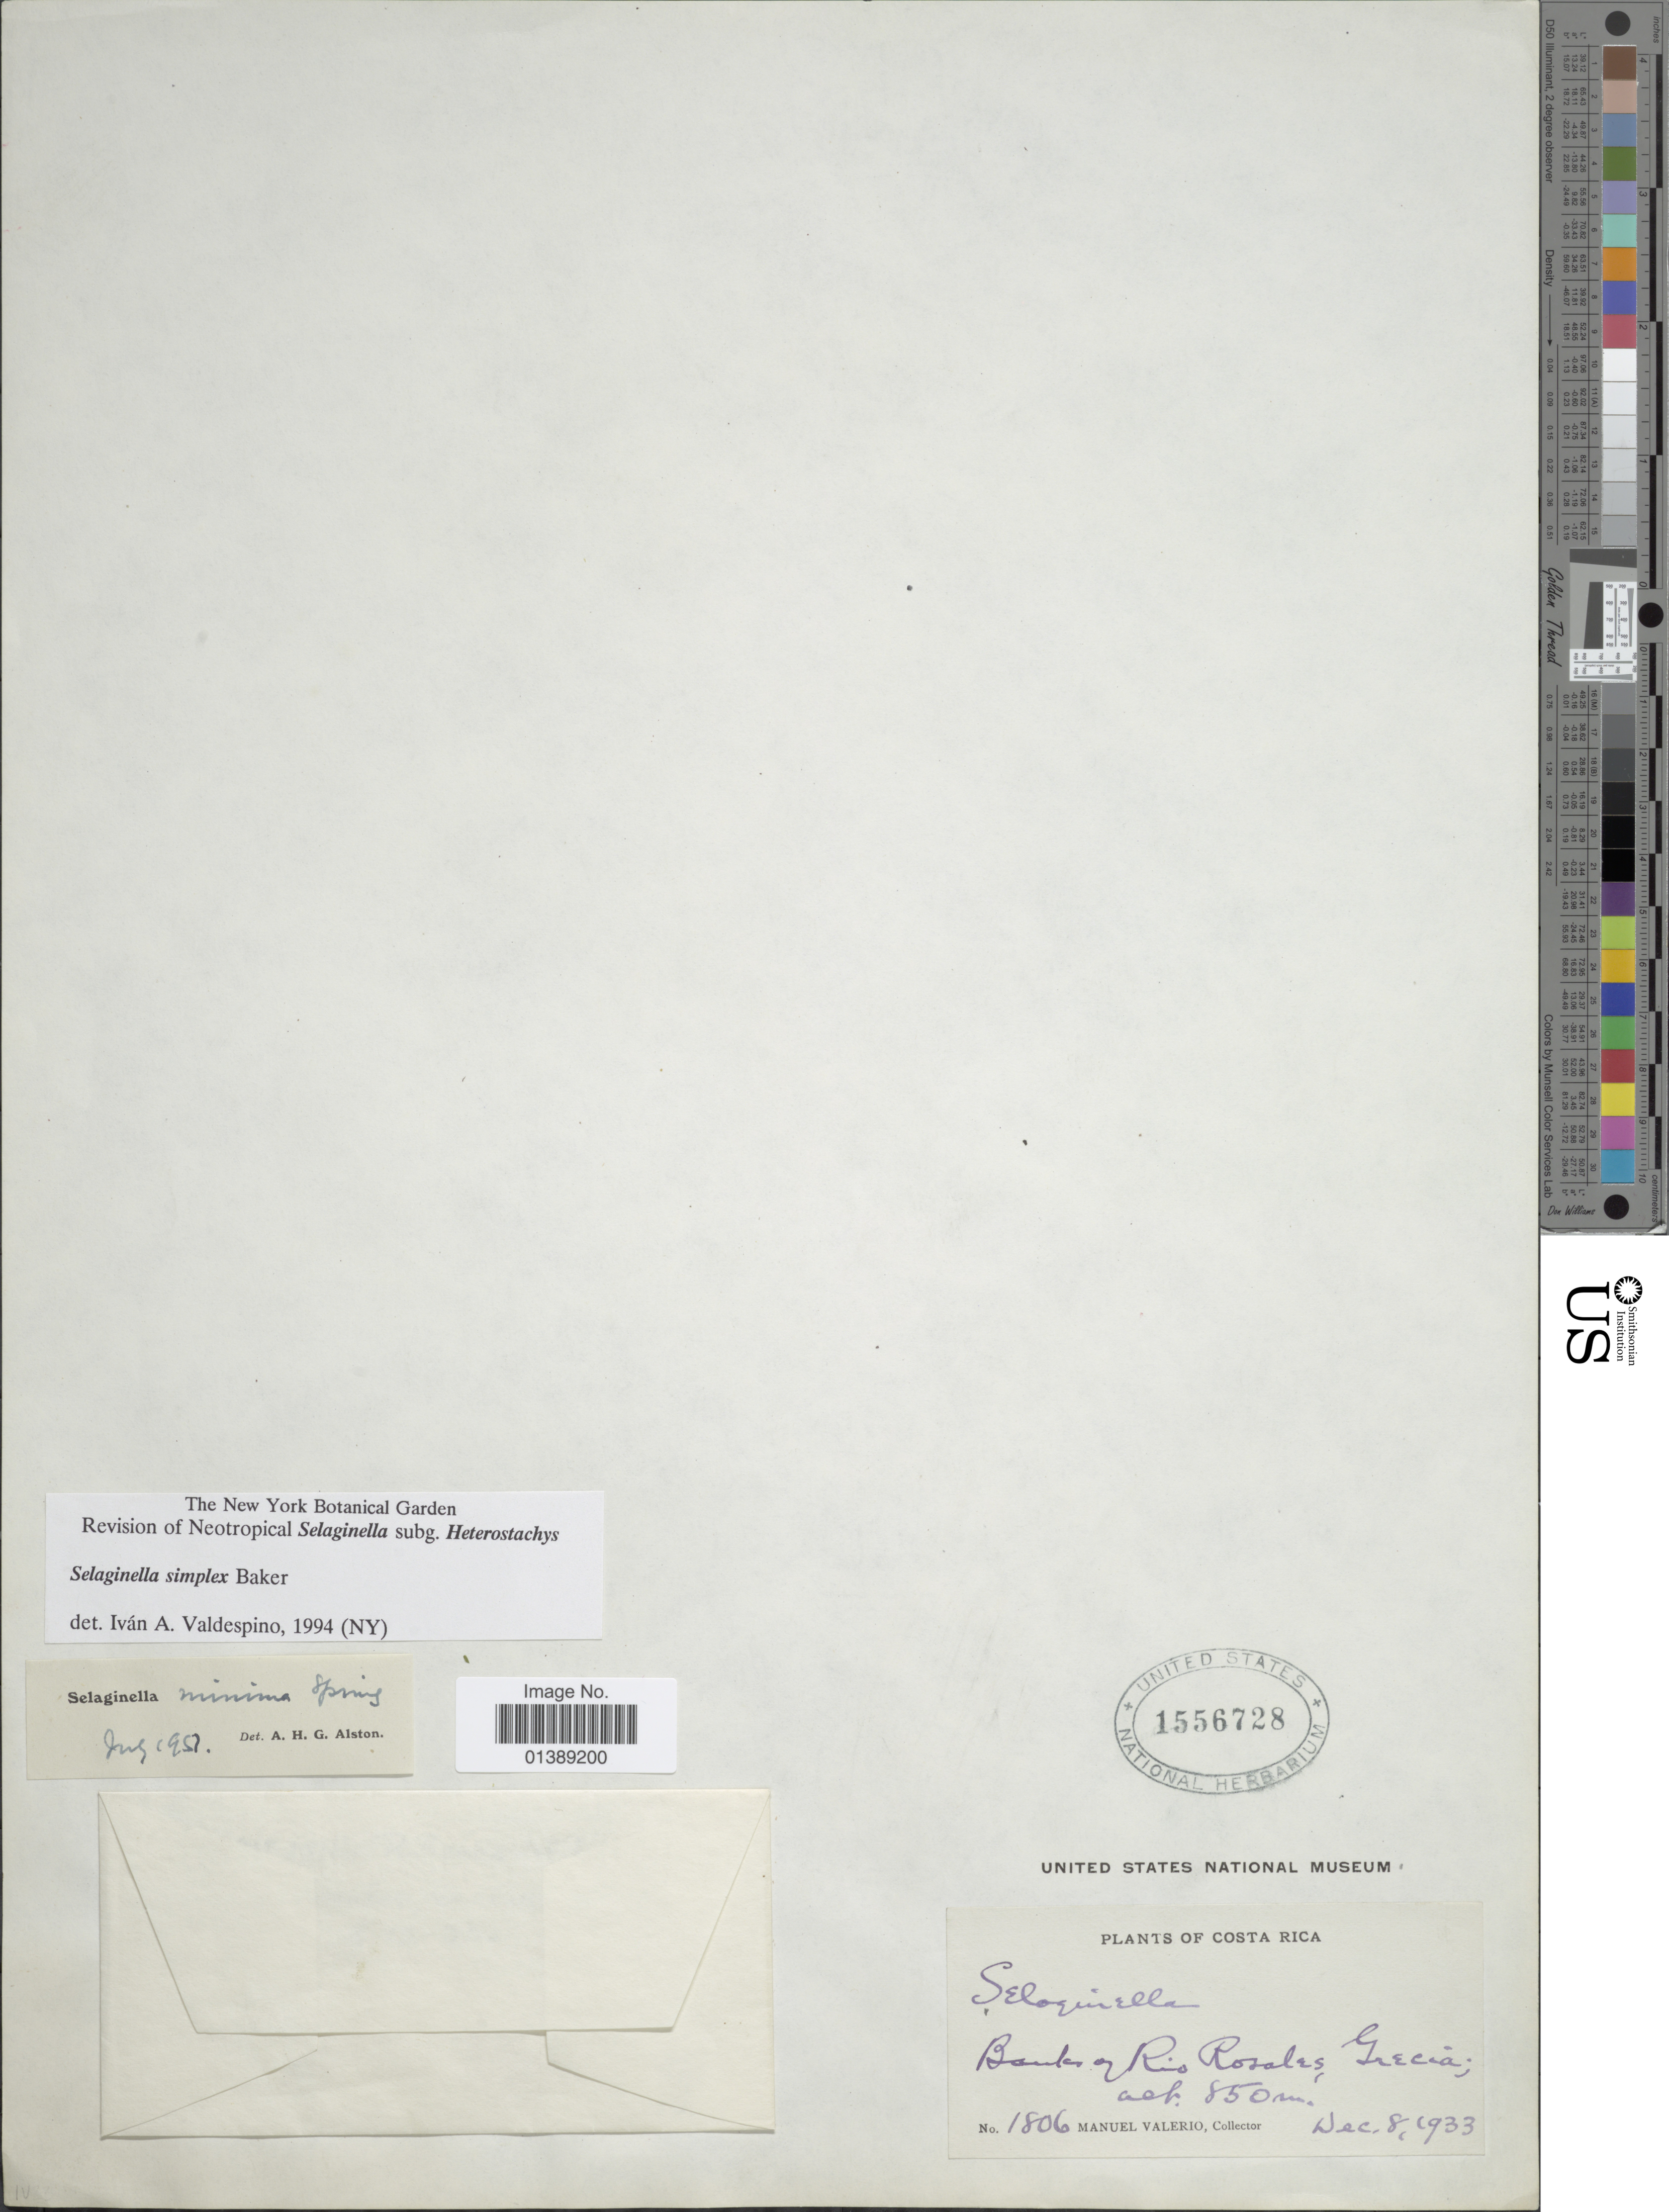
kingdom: Plantae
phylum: Tracheophyta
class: Lycopodiopsida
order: Selaginellales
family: Selaginellaceae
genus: Selaginella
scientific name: Selaginella simplex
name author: Baker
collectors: M. Valerio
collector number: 1806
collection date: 1933-12-08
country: Costa Rica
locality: Banks of Rio Rosales, Grecia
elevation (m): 850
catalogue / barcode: US 1556728